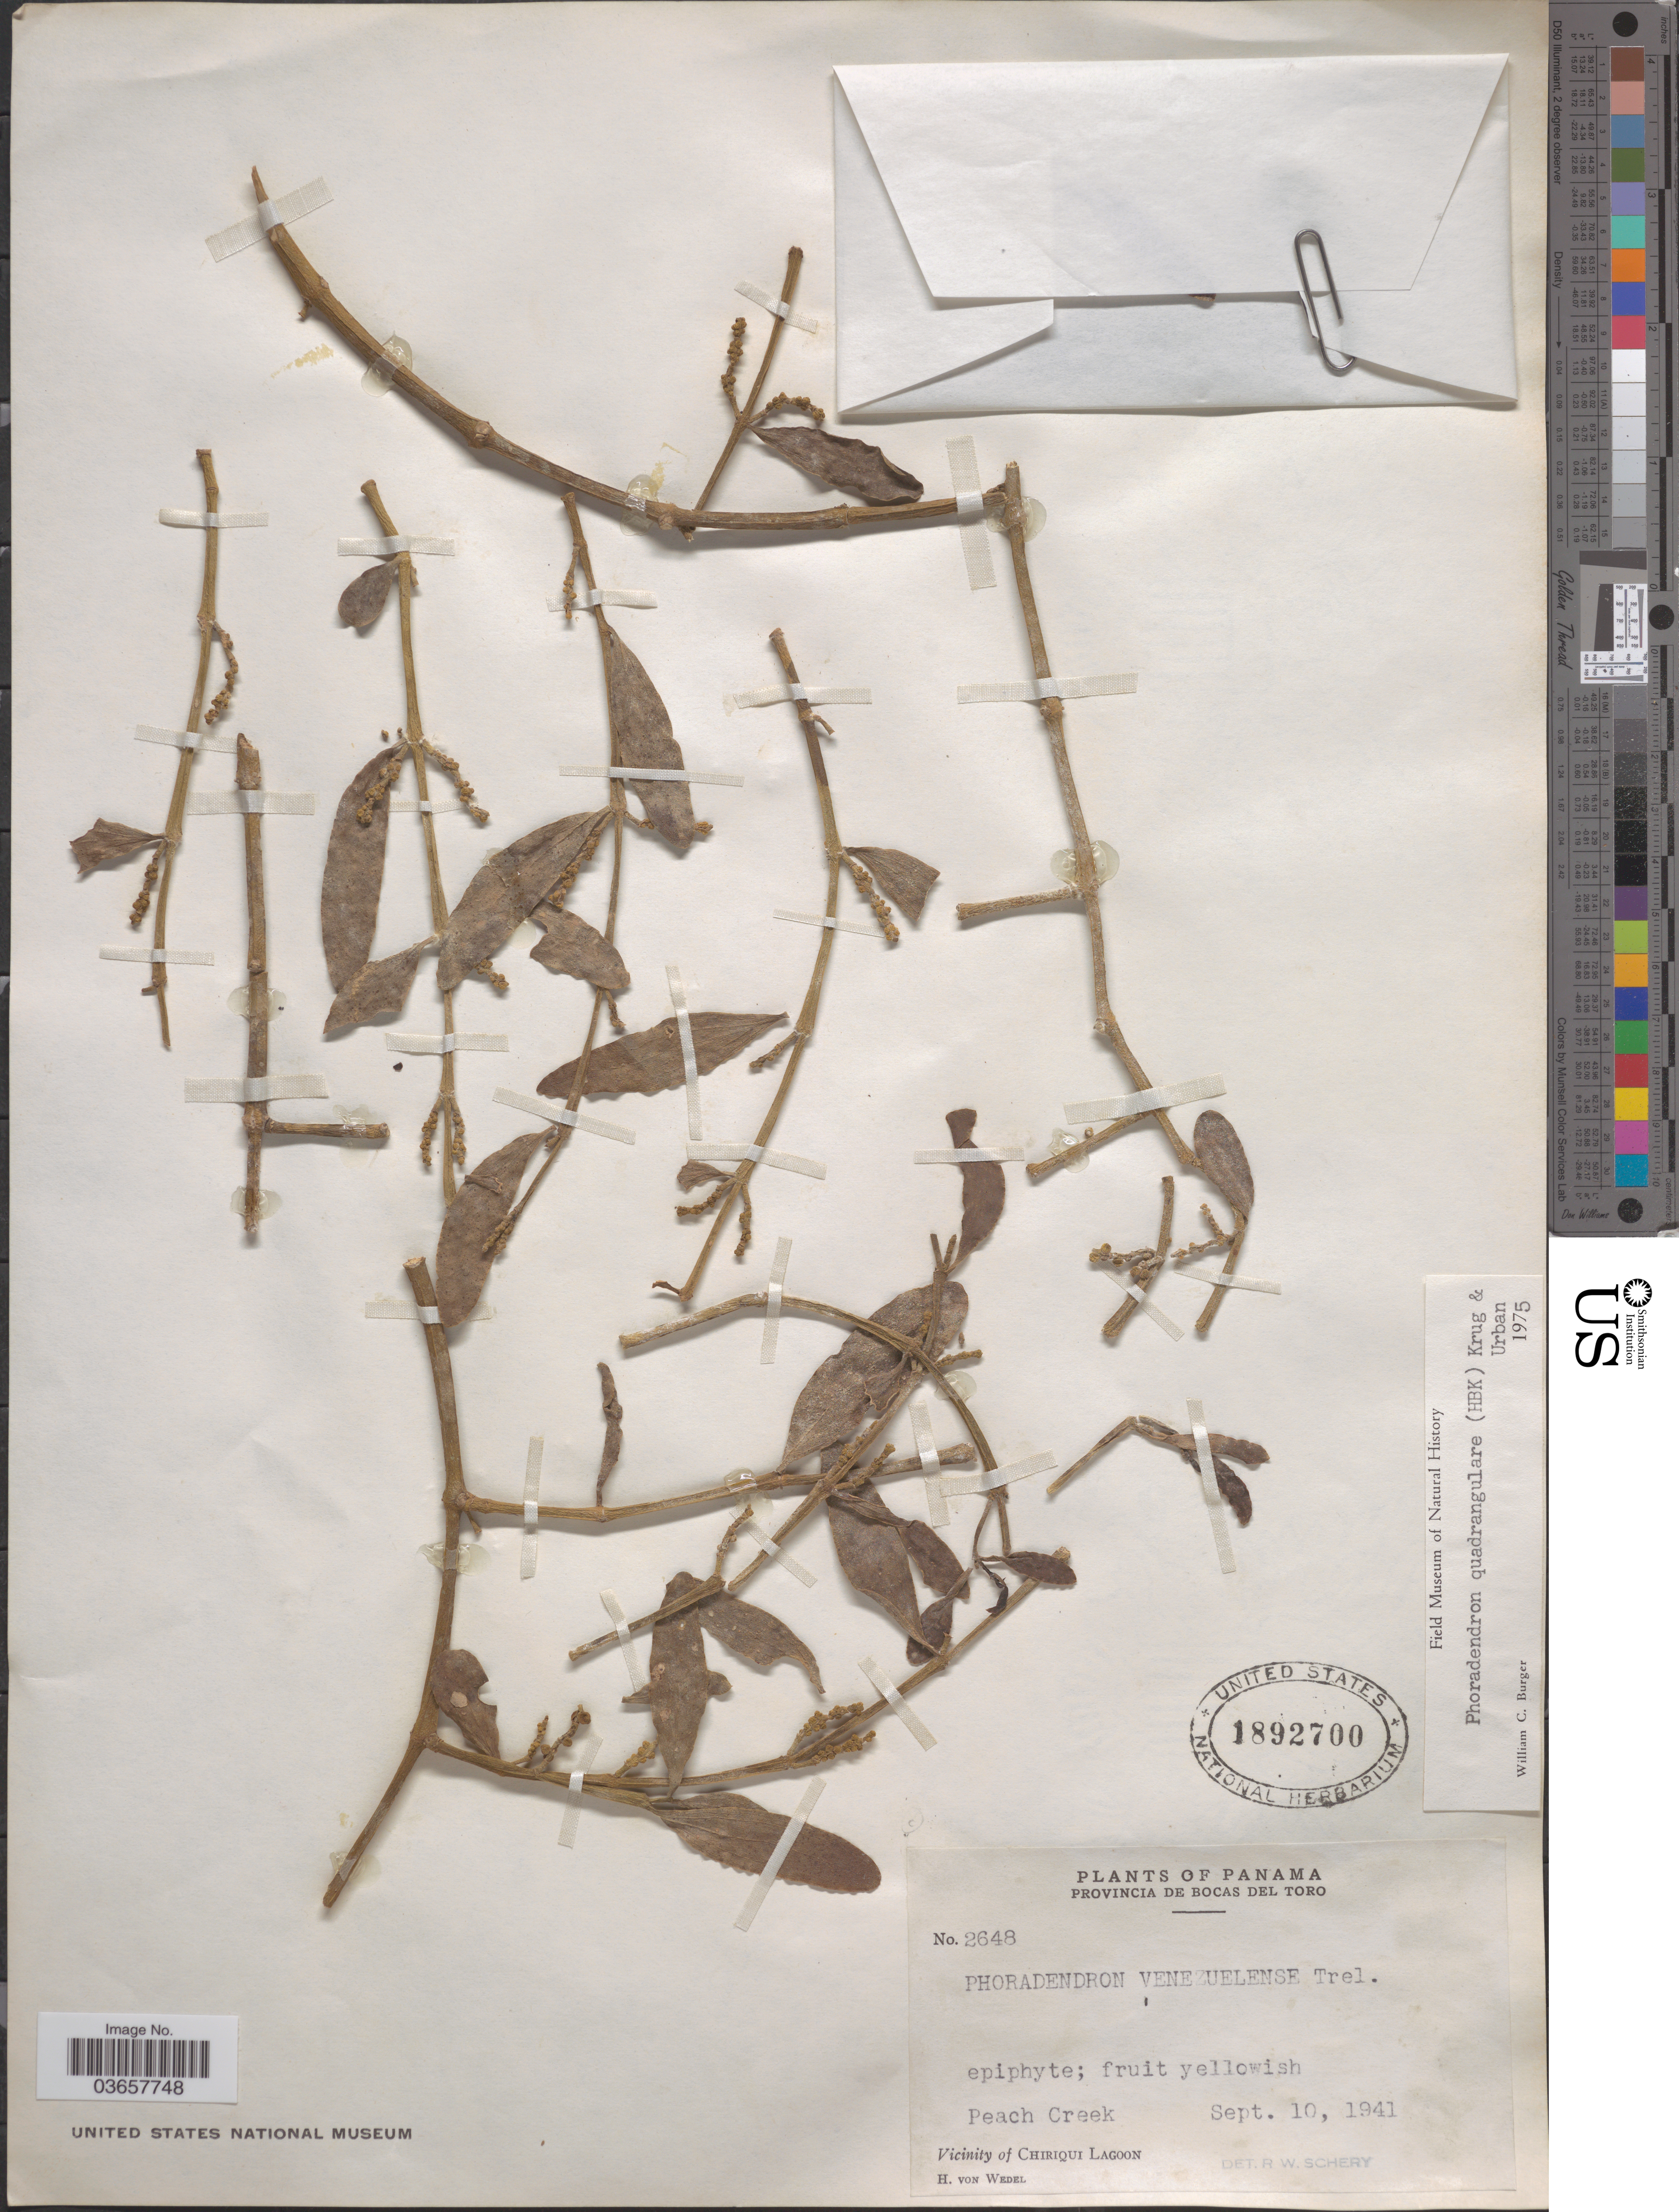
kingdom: Plantae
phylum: Tracheophyta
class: Magnoliopsida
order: Santalales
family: Viscaceae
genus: Phoradendron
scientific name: Phoradendron quadrangulare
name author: (Kunth) Griseb.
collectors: H. von Wedel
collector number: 2648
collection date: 1941-09-10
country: Panama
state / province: Bocas del Toro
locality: Peach Creek. Vicinity of Chiriqui Lagoon.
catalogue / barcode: US 1892700